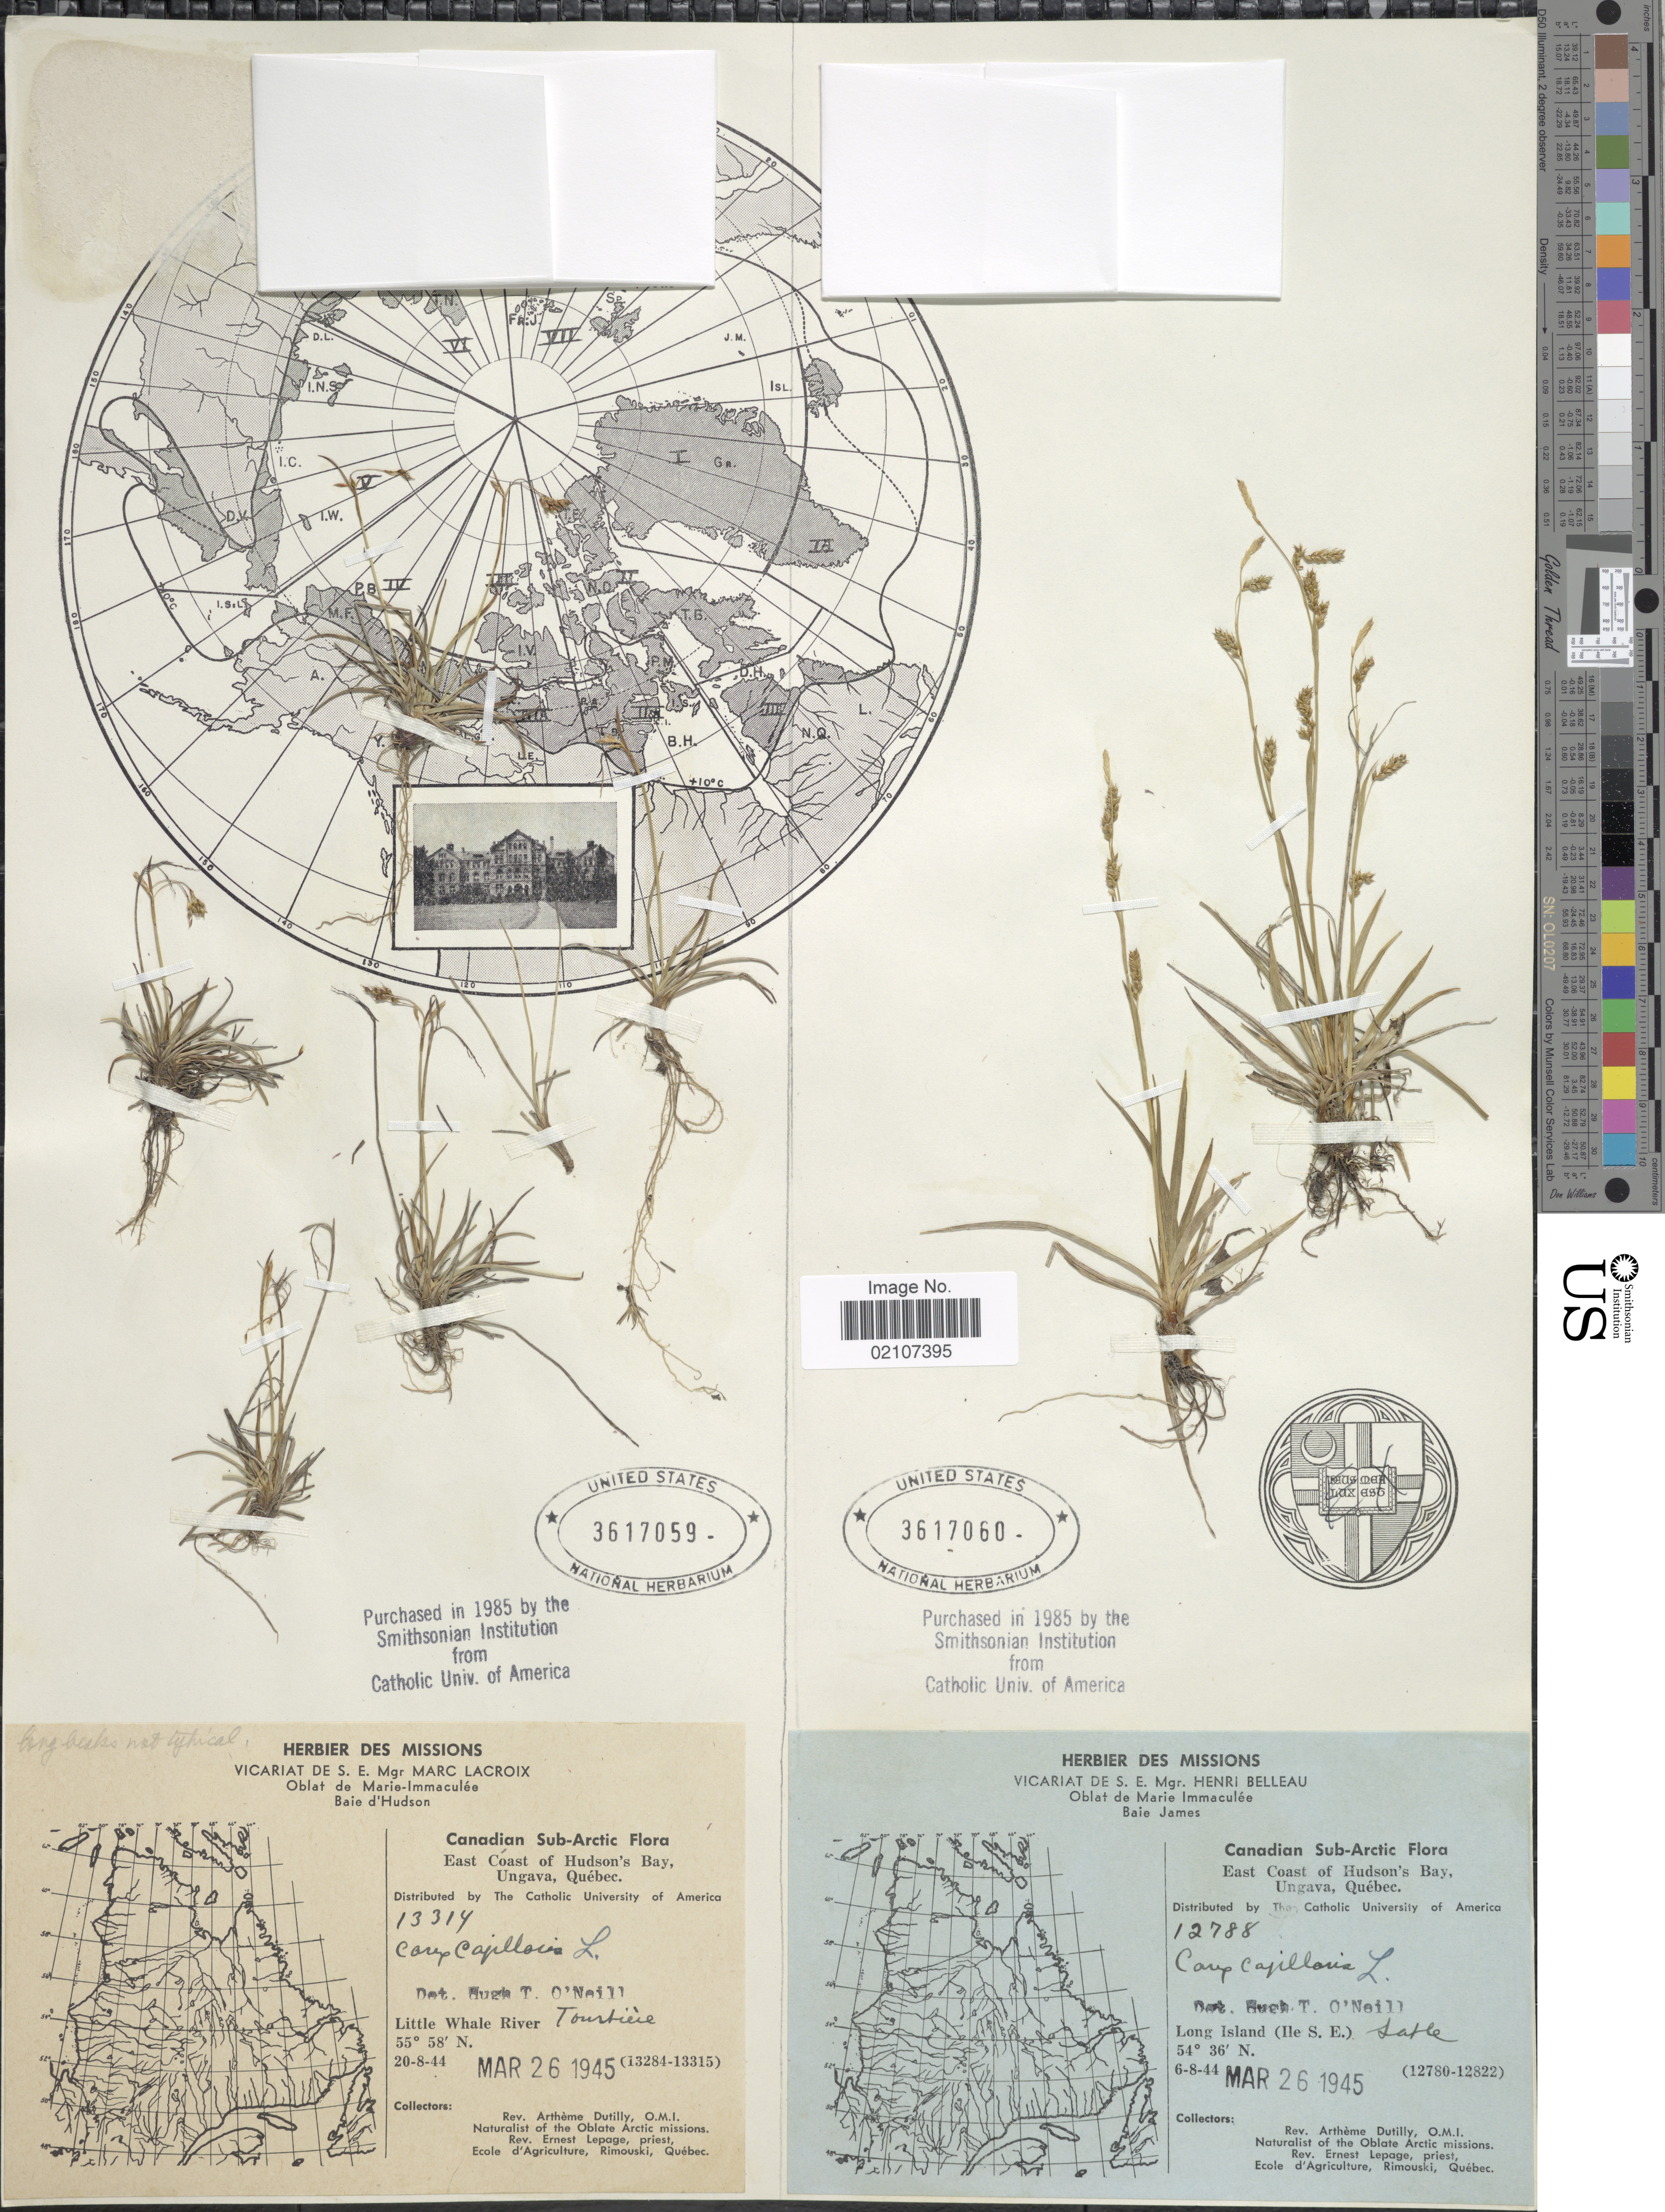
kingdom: Plantae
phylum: Tracheophyta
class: Liliopsida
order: Poales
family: Cyperaceae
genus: Carex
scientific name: Carex capillaris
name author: L.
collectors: A. Dutilly & E. Lepage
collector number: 12788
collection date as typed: Transcribed d/m/y: 6/8/44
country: Canada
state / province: Quebec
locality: Canadian Sub-Arctic, east Coast of Hudson's Bay, Ungava, Long Island (Ile S.E.) Sable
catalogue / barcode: US 3617060-2